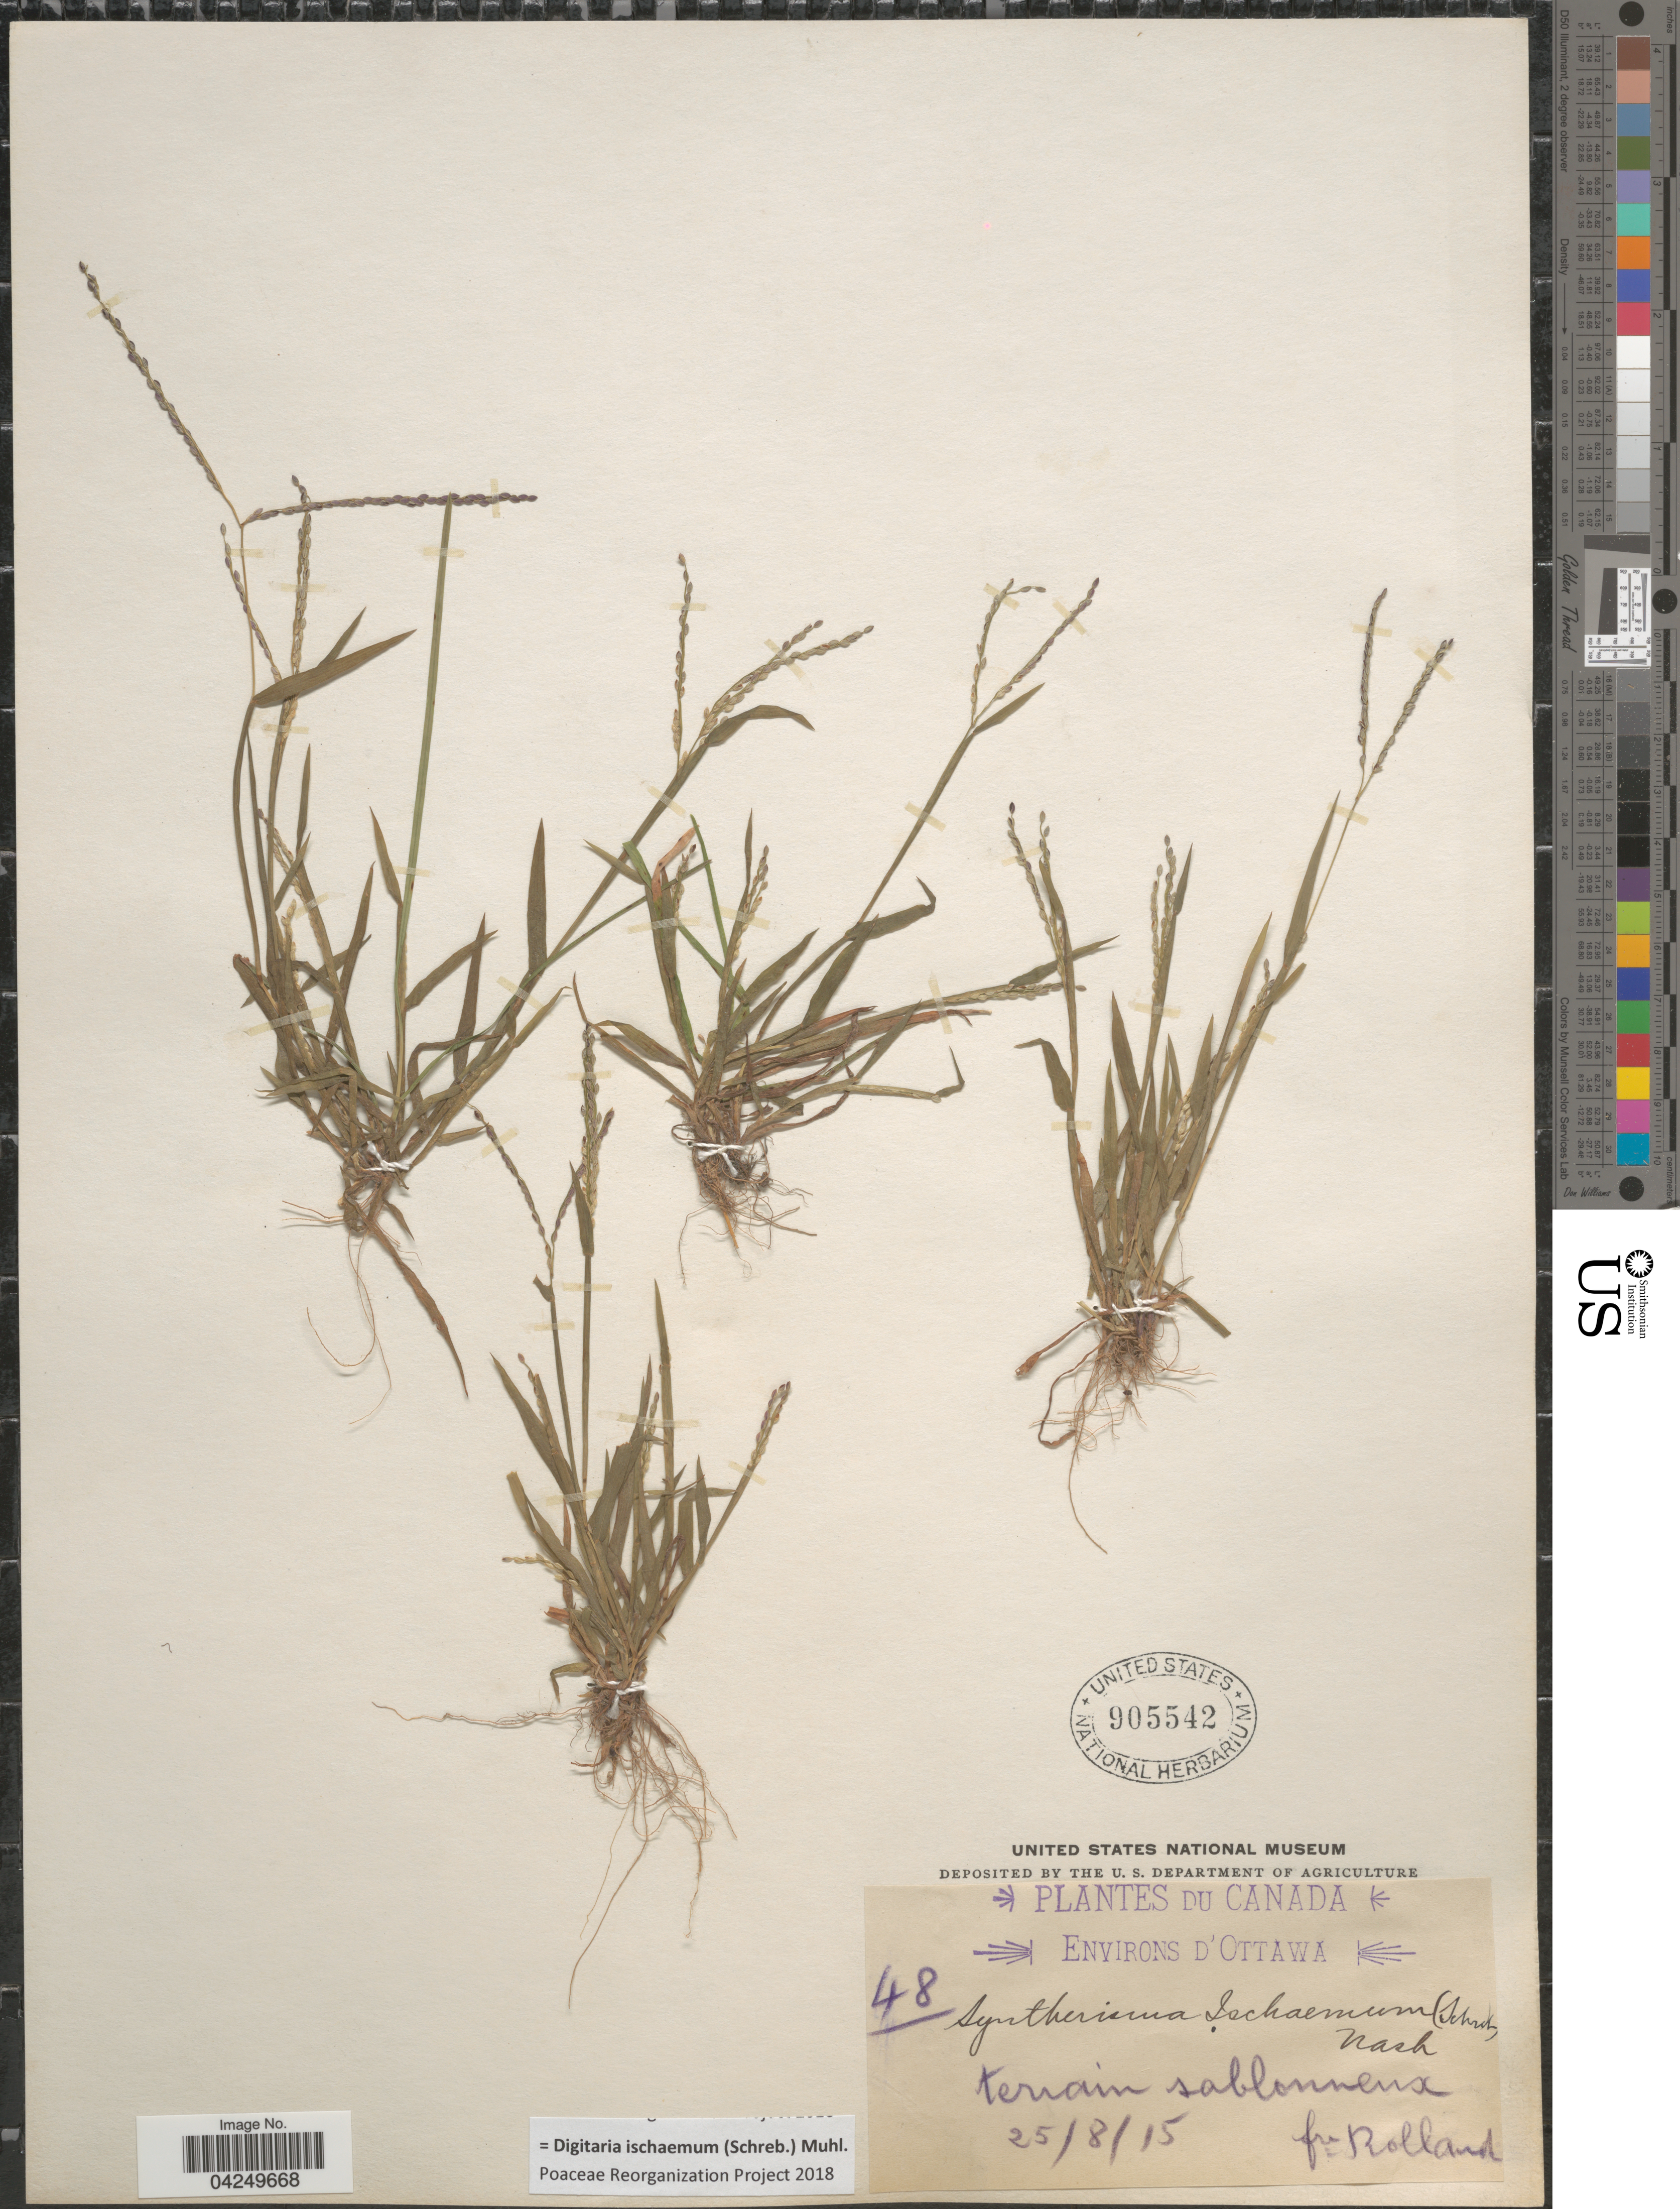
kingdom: Plantae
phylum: Tracheophyta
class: Liliopsida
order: Poales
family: Poaceae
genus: Digitaria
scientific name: Digitaria ischaemum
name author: (Schreber) Schreber ex Muhl.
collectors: B. Rolland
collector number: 48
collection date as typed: Transcribed d/m/y: 25/8/15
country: Canada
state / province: Ontario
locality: Environs d'Ottawa. Terrain sablonneux.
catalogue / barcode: US 905542